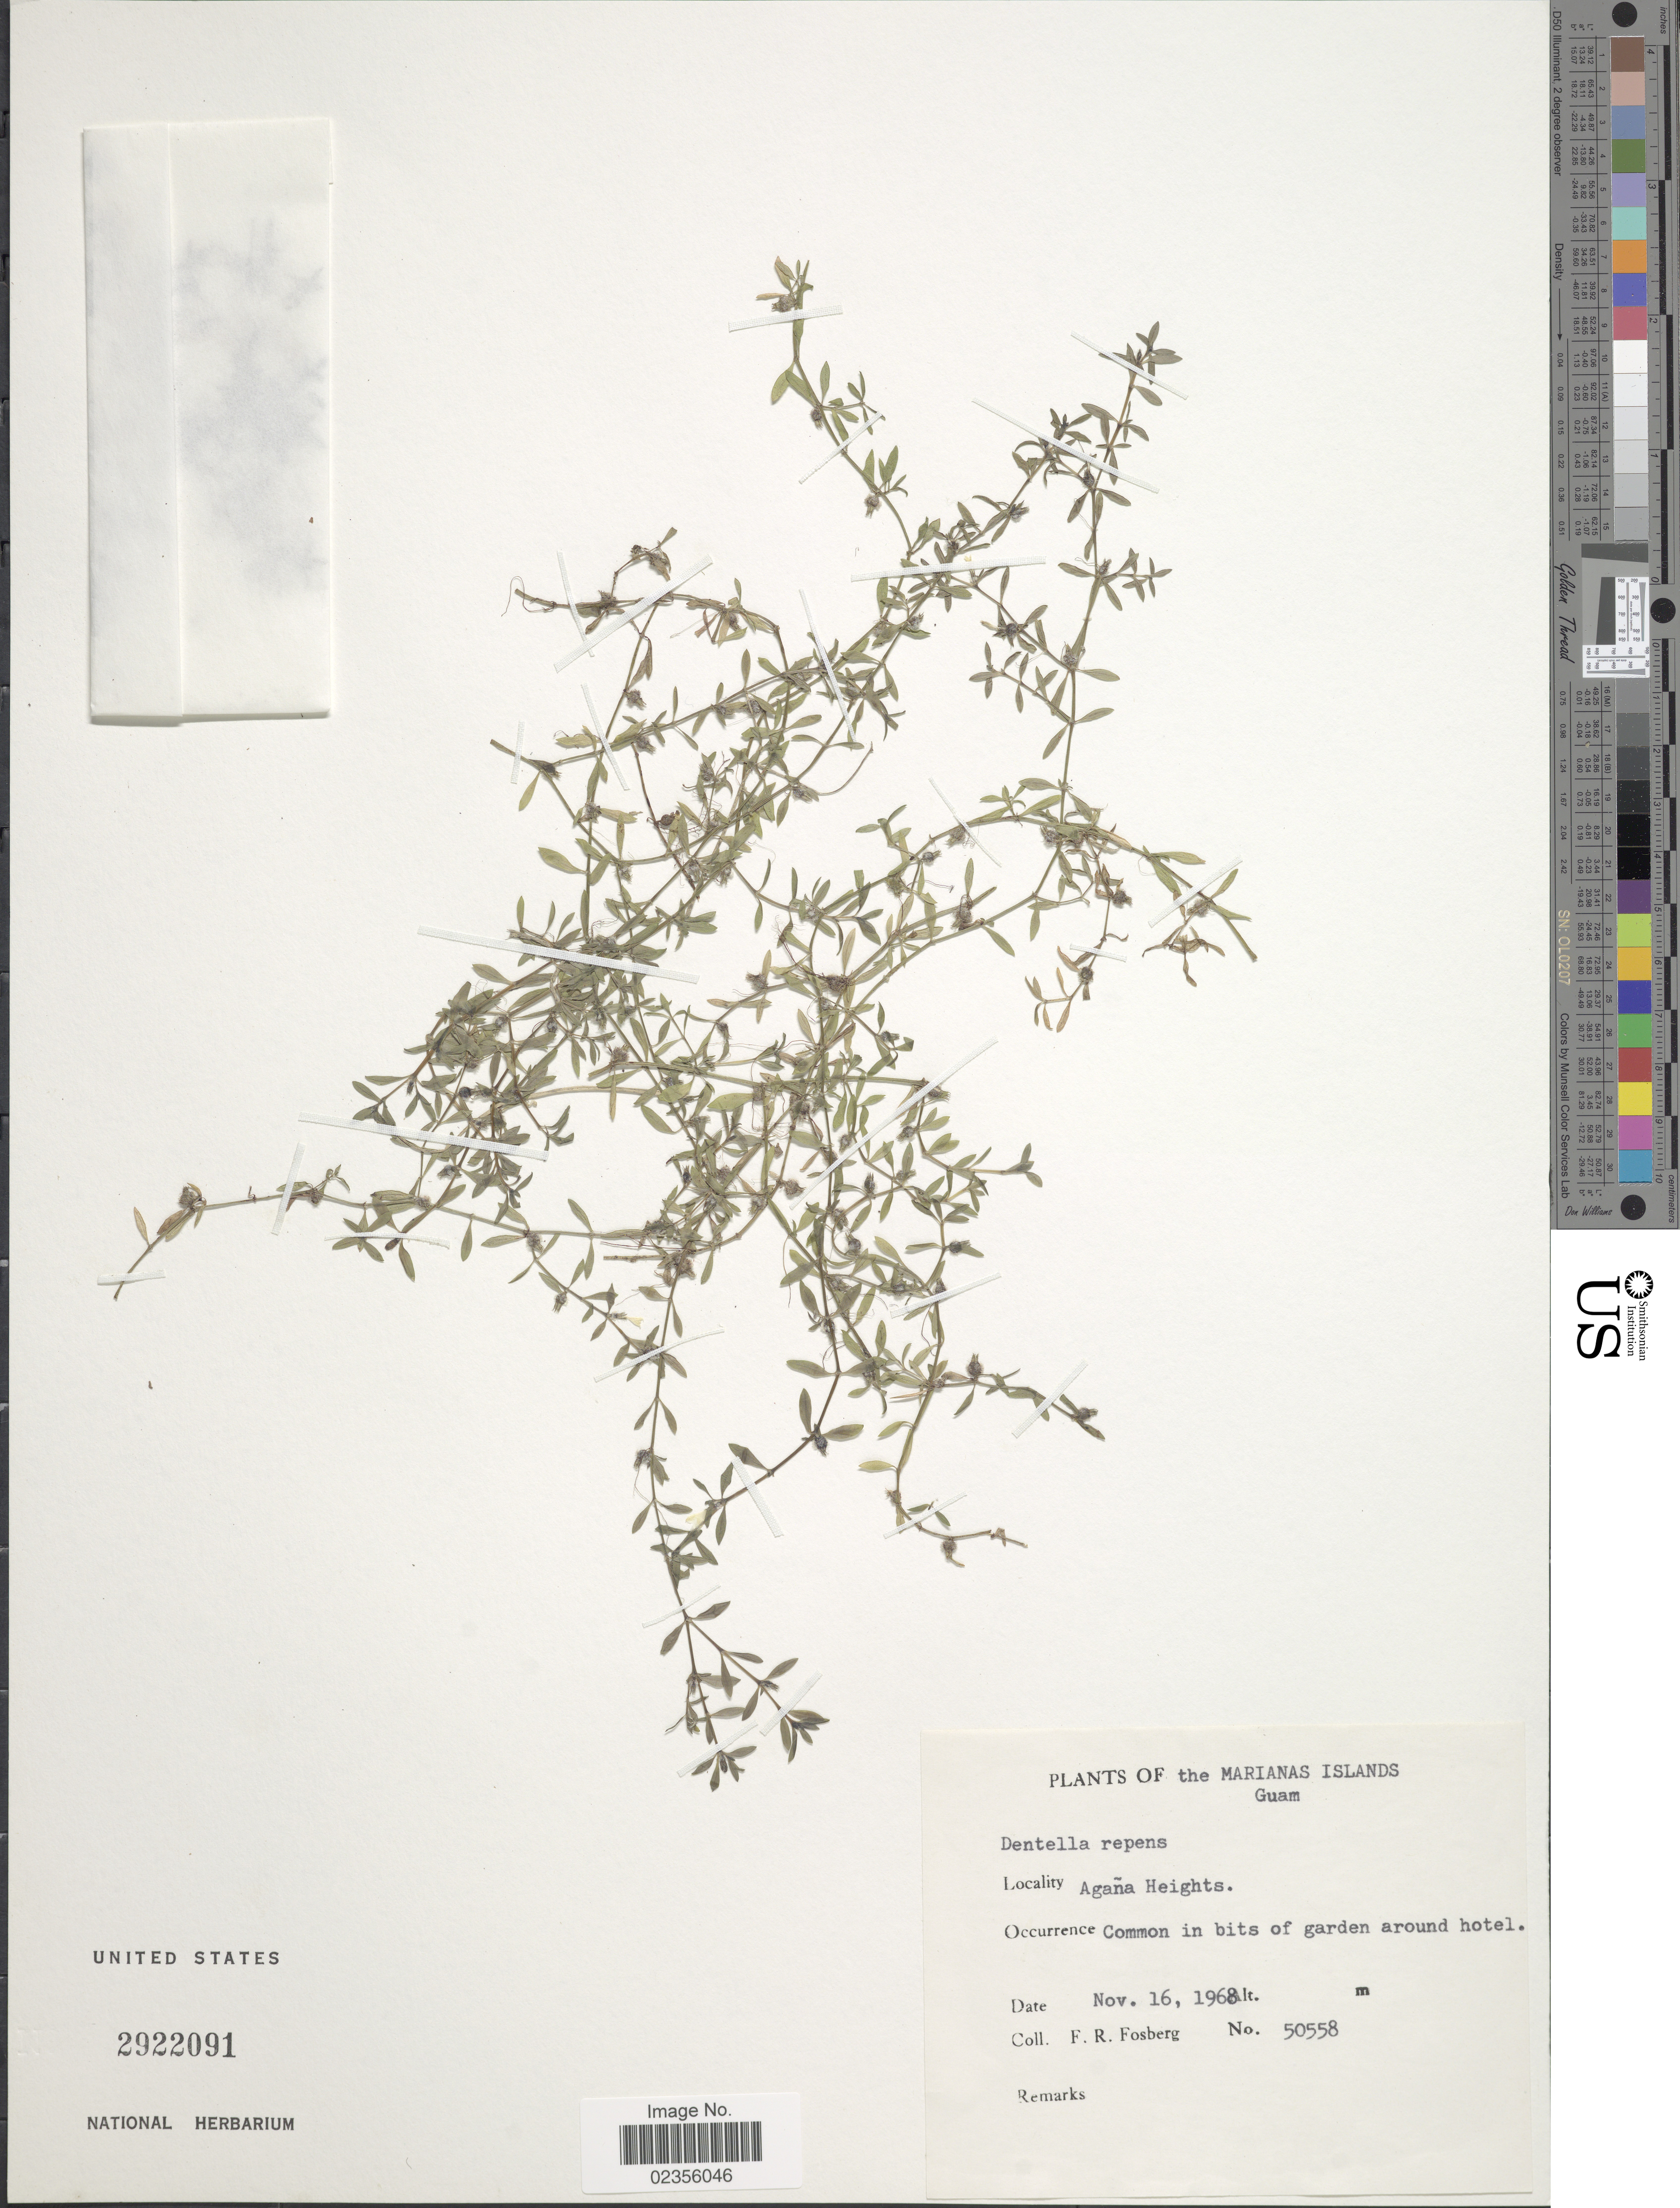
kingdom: Plantae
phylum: Tracheophyta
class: Magnoliopsida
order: Gentianales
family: Rubiaceae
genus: Dentella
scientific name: Dentella repens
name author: J.R. Forst. & G. Forst.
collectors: F. R. Fosberg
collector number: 50558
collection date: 1968-11-16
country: Guam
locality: Marianas Islands. Guam. Agaña Heights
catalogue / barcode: US 2922091